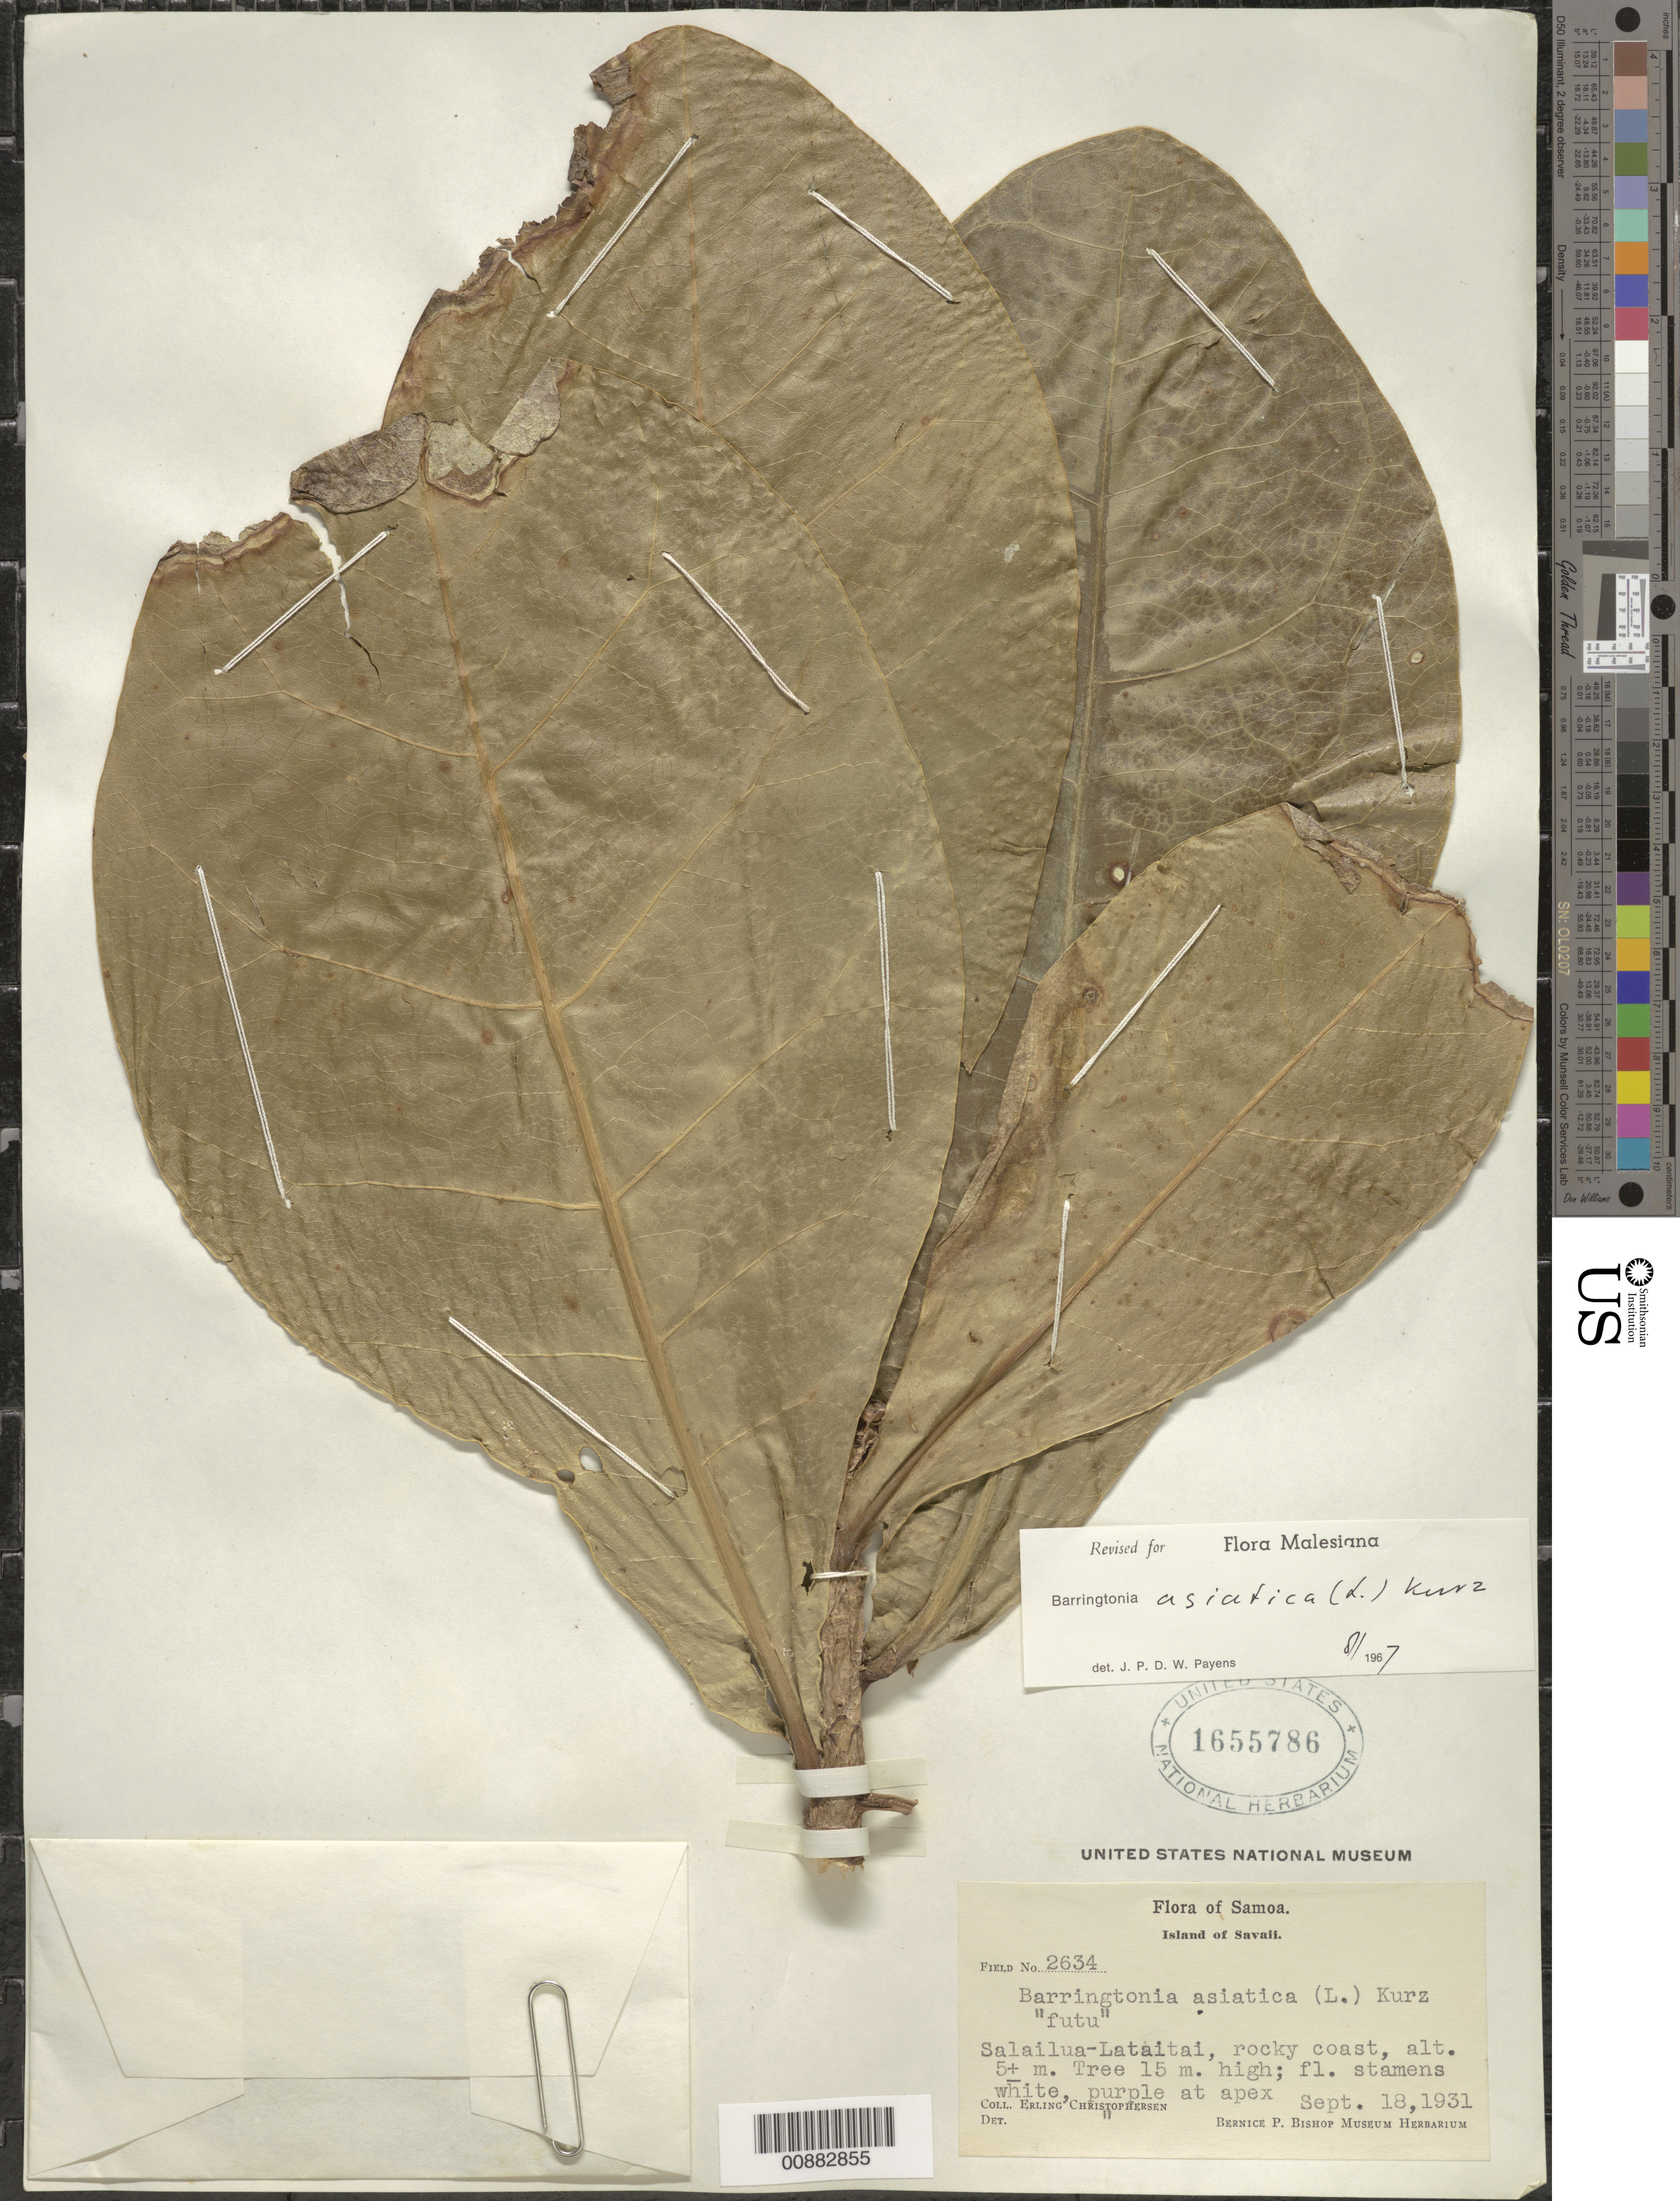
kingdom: Plantae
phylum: Tracheophyta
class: Magnoliopsida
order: Ericales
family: Lecythidaceae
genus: Barringtonia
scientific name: Barringtonia asiatica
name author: (L.) Kurz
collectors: E. Christophersen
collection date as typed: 18 Sep 1931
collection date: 1931-09-18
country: Samoa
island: Savai'i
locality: Salailua-Lataitai, rocky coast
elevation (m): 5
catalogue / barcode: US 1655786